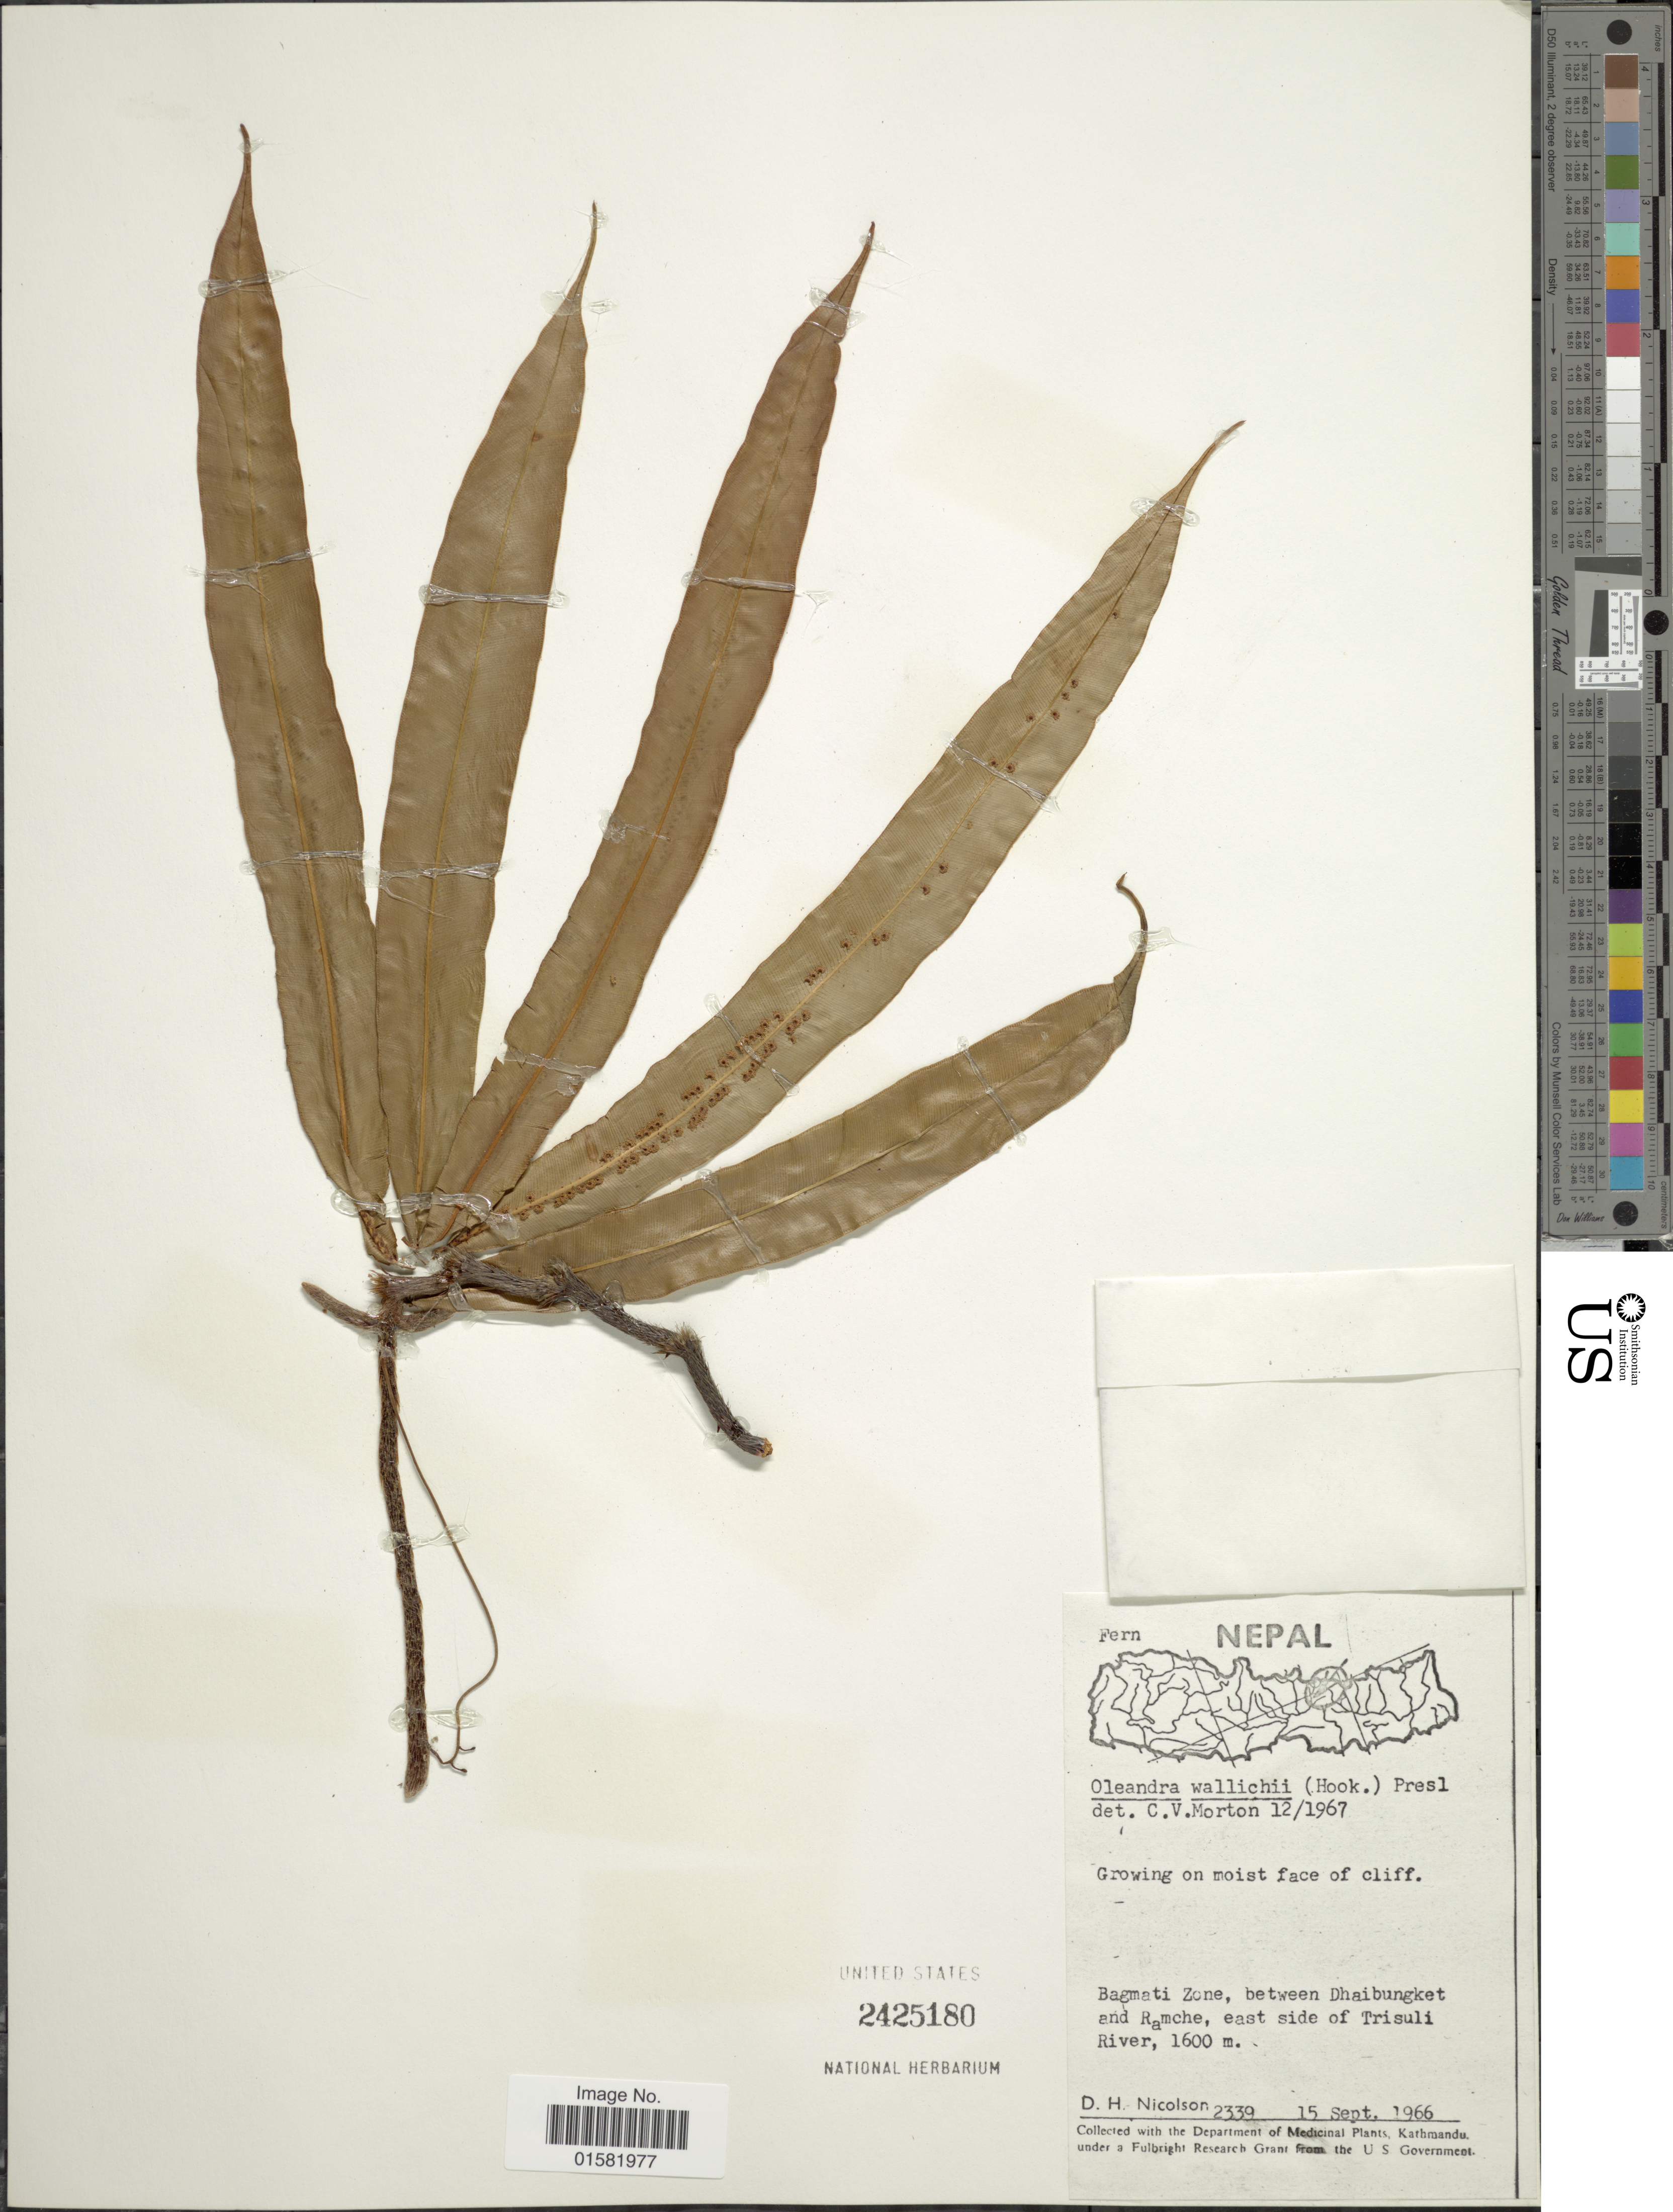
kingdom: Plantae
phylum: Tracheophyta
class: Polypodiopsida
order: Polypodiales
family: Oleandraceae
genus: Oleandra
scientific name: Oleandra neriiformis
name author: Cav.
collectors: D. H. Nicolson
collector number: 2339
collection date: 1966-09-15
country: Nepal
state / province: Bagmati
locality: Nepal, Bagmati Zone, between Dhaibungket and Ramche, east side of Trisulo River.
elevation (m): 1600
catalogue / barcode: US 2425180